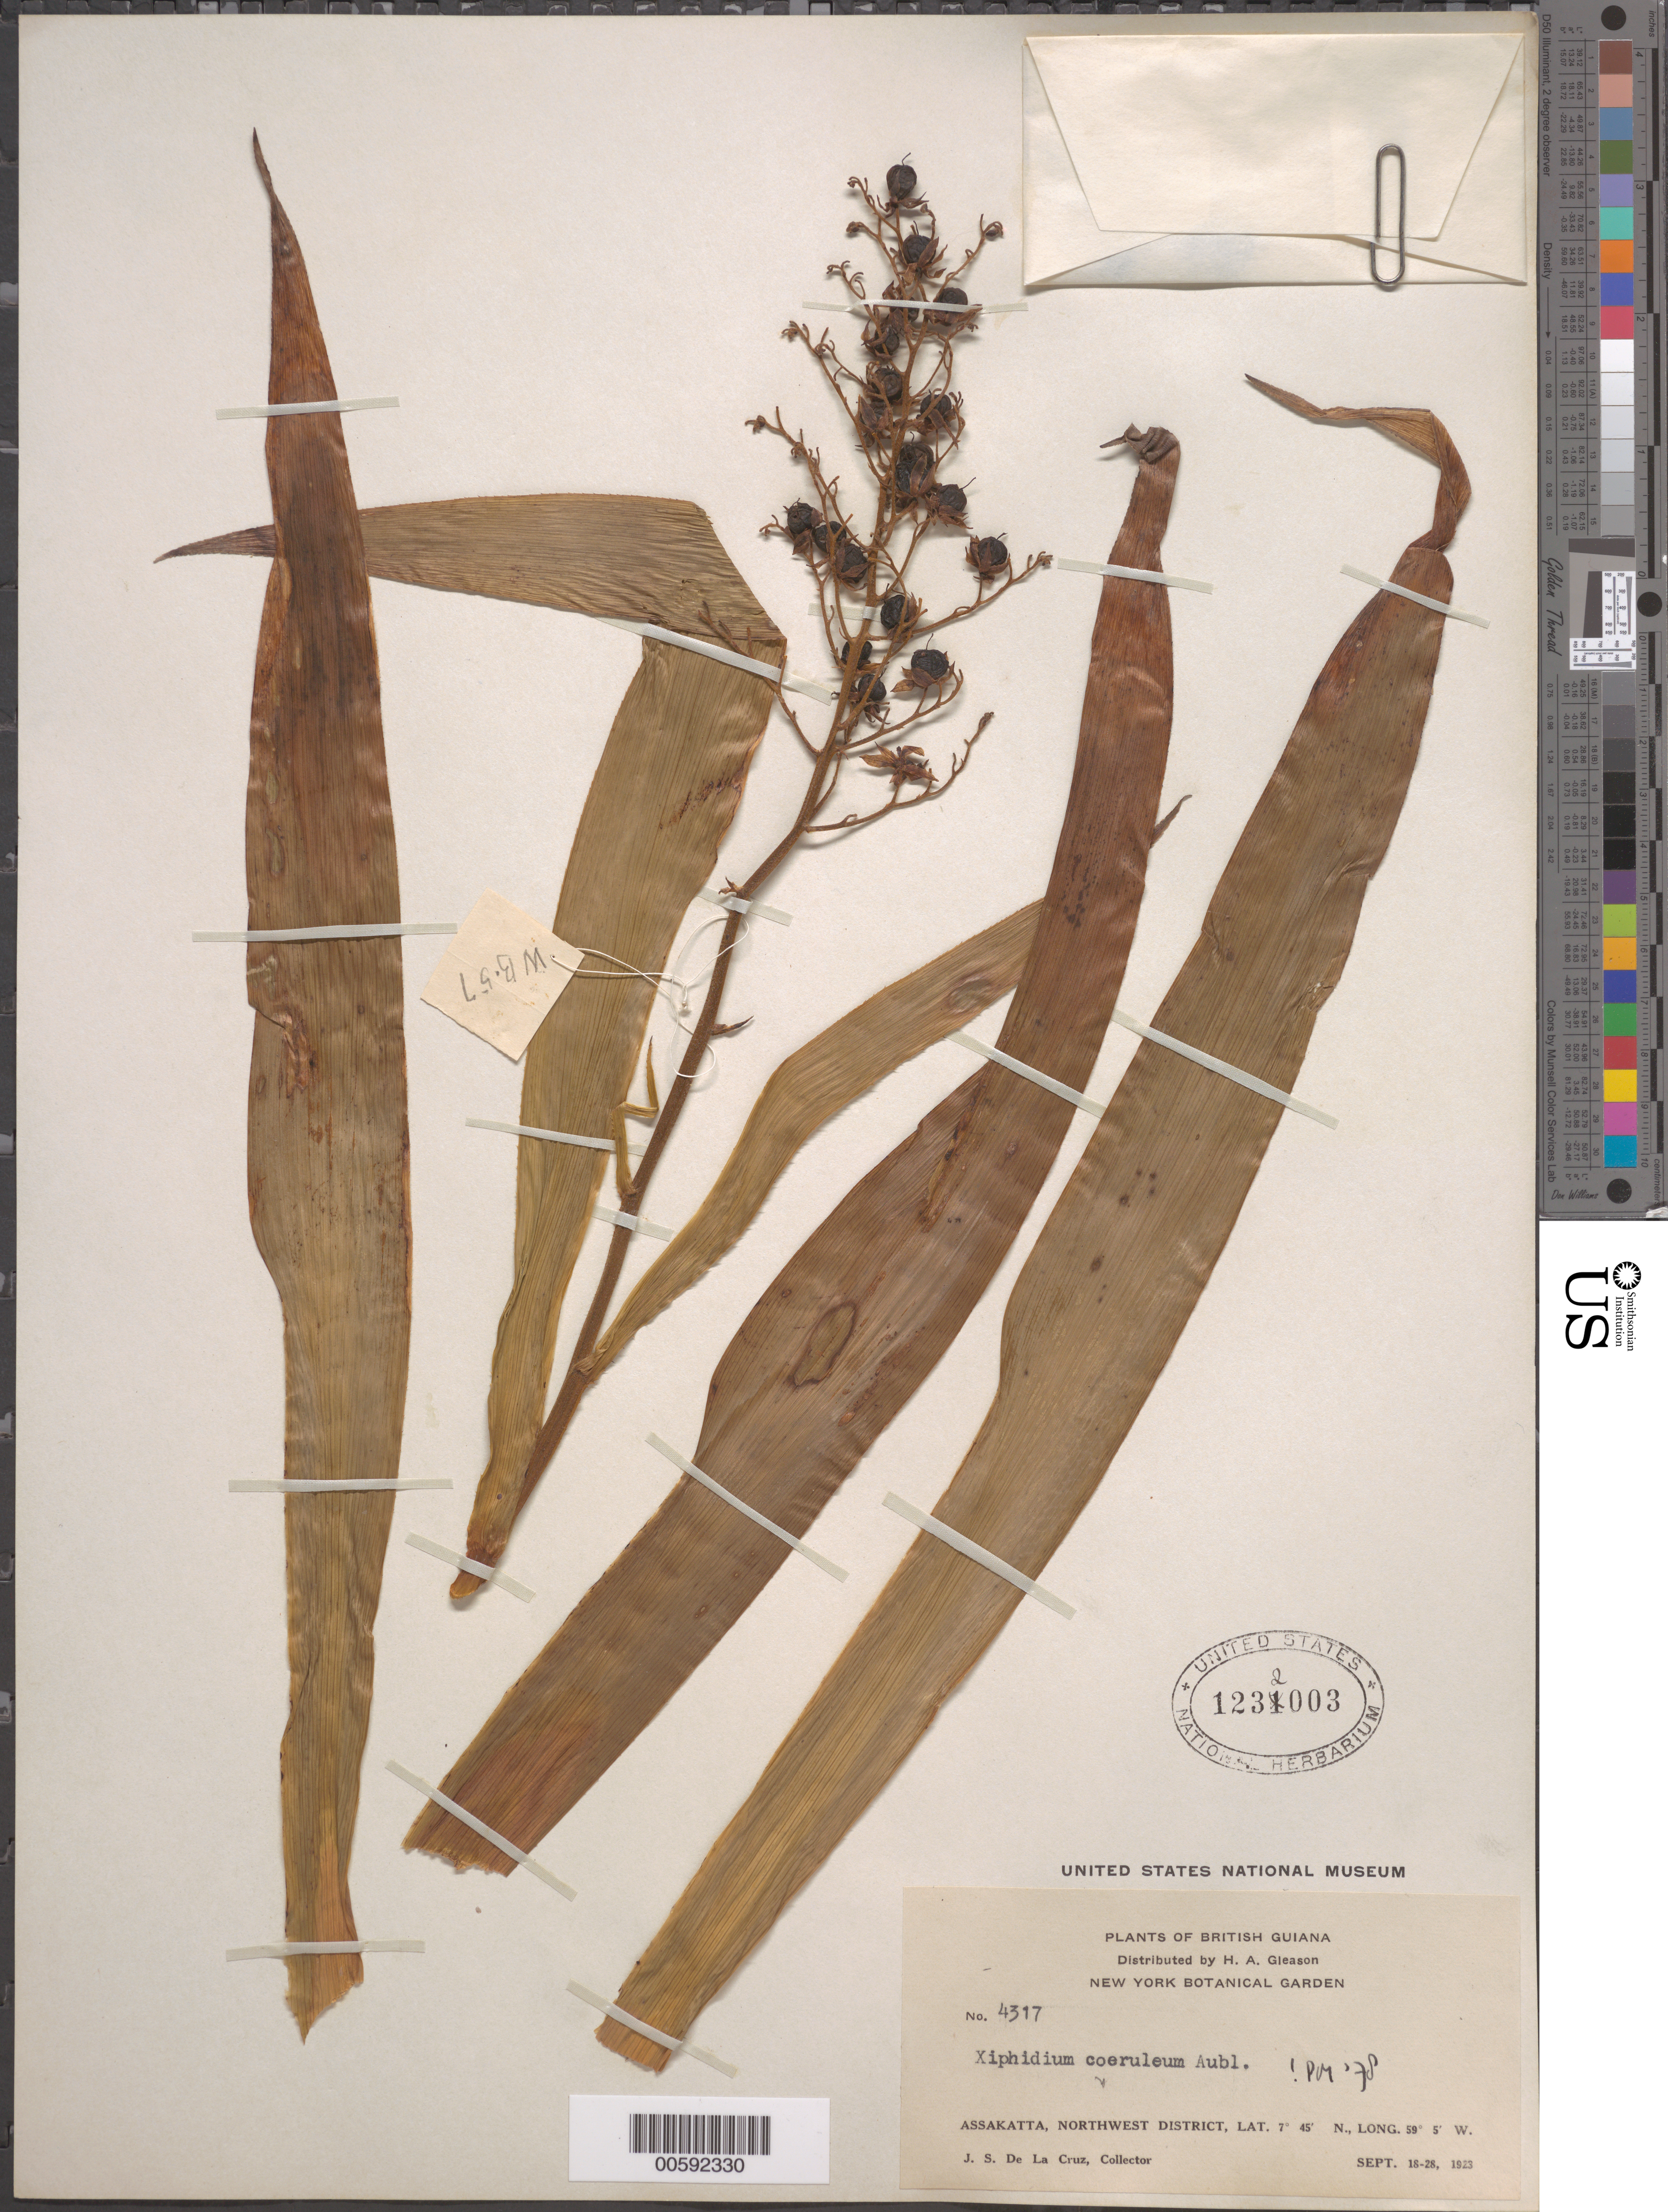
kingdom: Plantae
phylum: Tracheophyta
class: Liliopsida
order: Commelinales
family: Haemodoraceae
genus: Xiphidium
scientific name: Xiphidium caeruleum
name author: Aubl.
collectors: J. S. de la Cruz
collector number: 4317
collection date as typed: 18 Sep 1923 to 28 Sep 1923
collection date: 1923-09-18/1923-09-28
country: Guyana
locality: Assakata, Northwest Dist.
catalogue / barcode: US 1232003